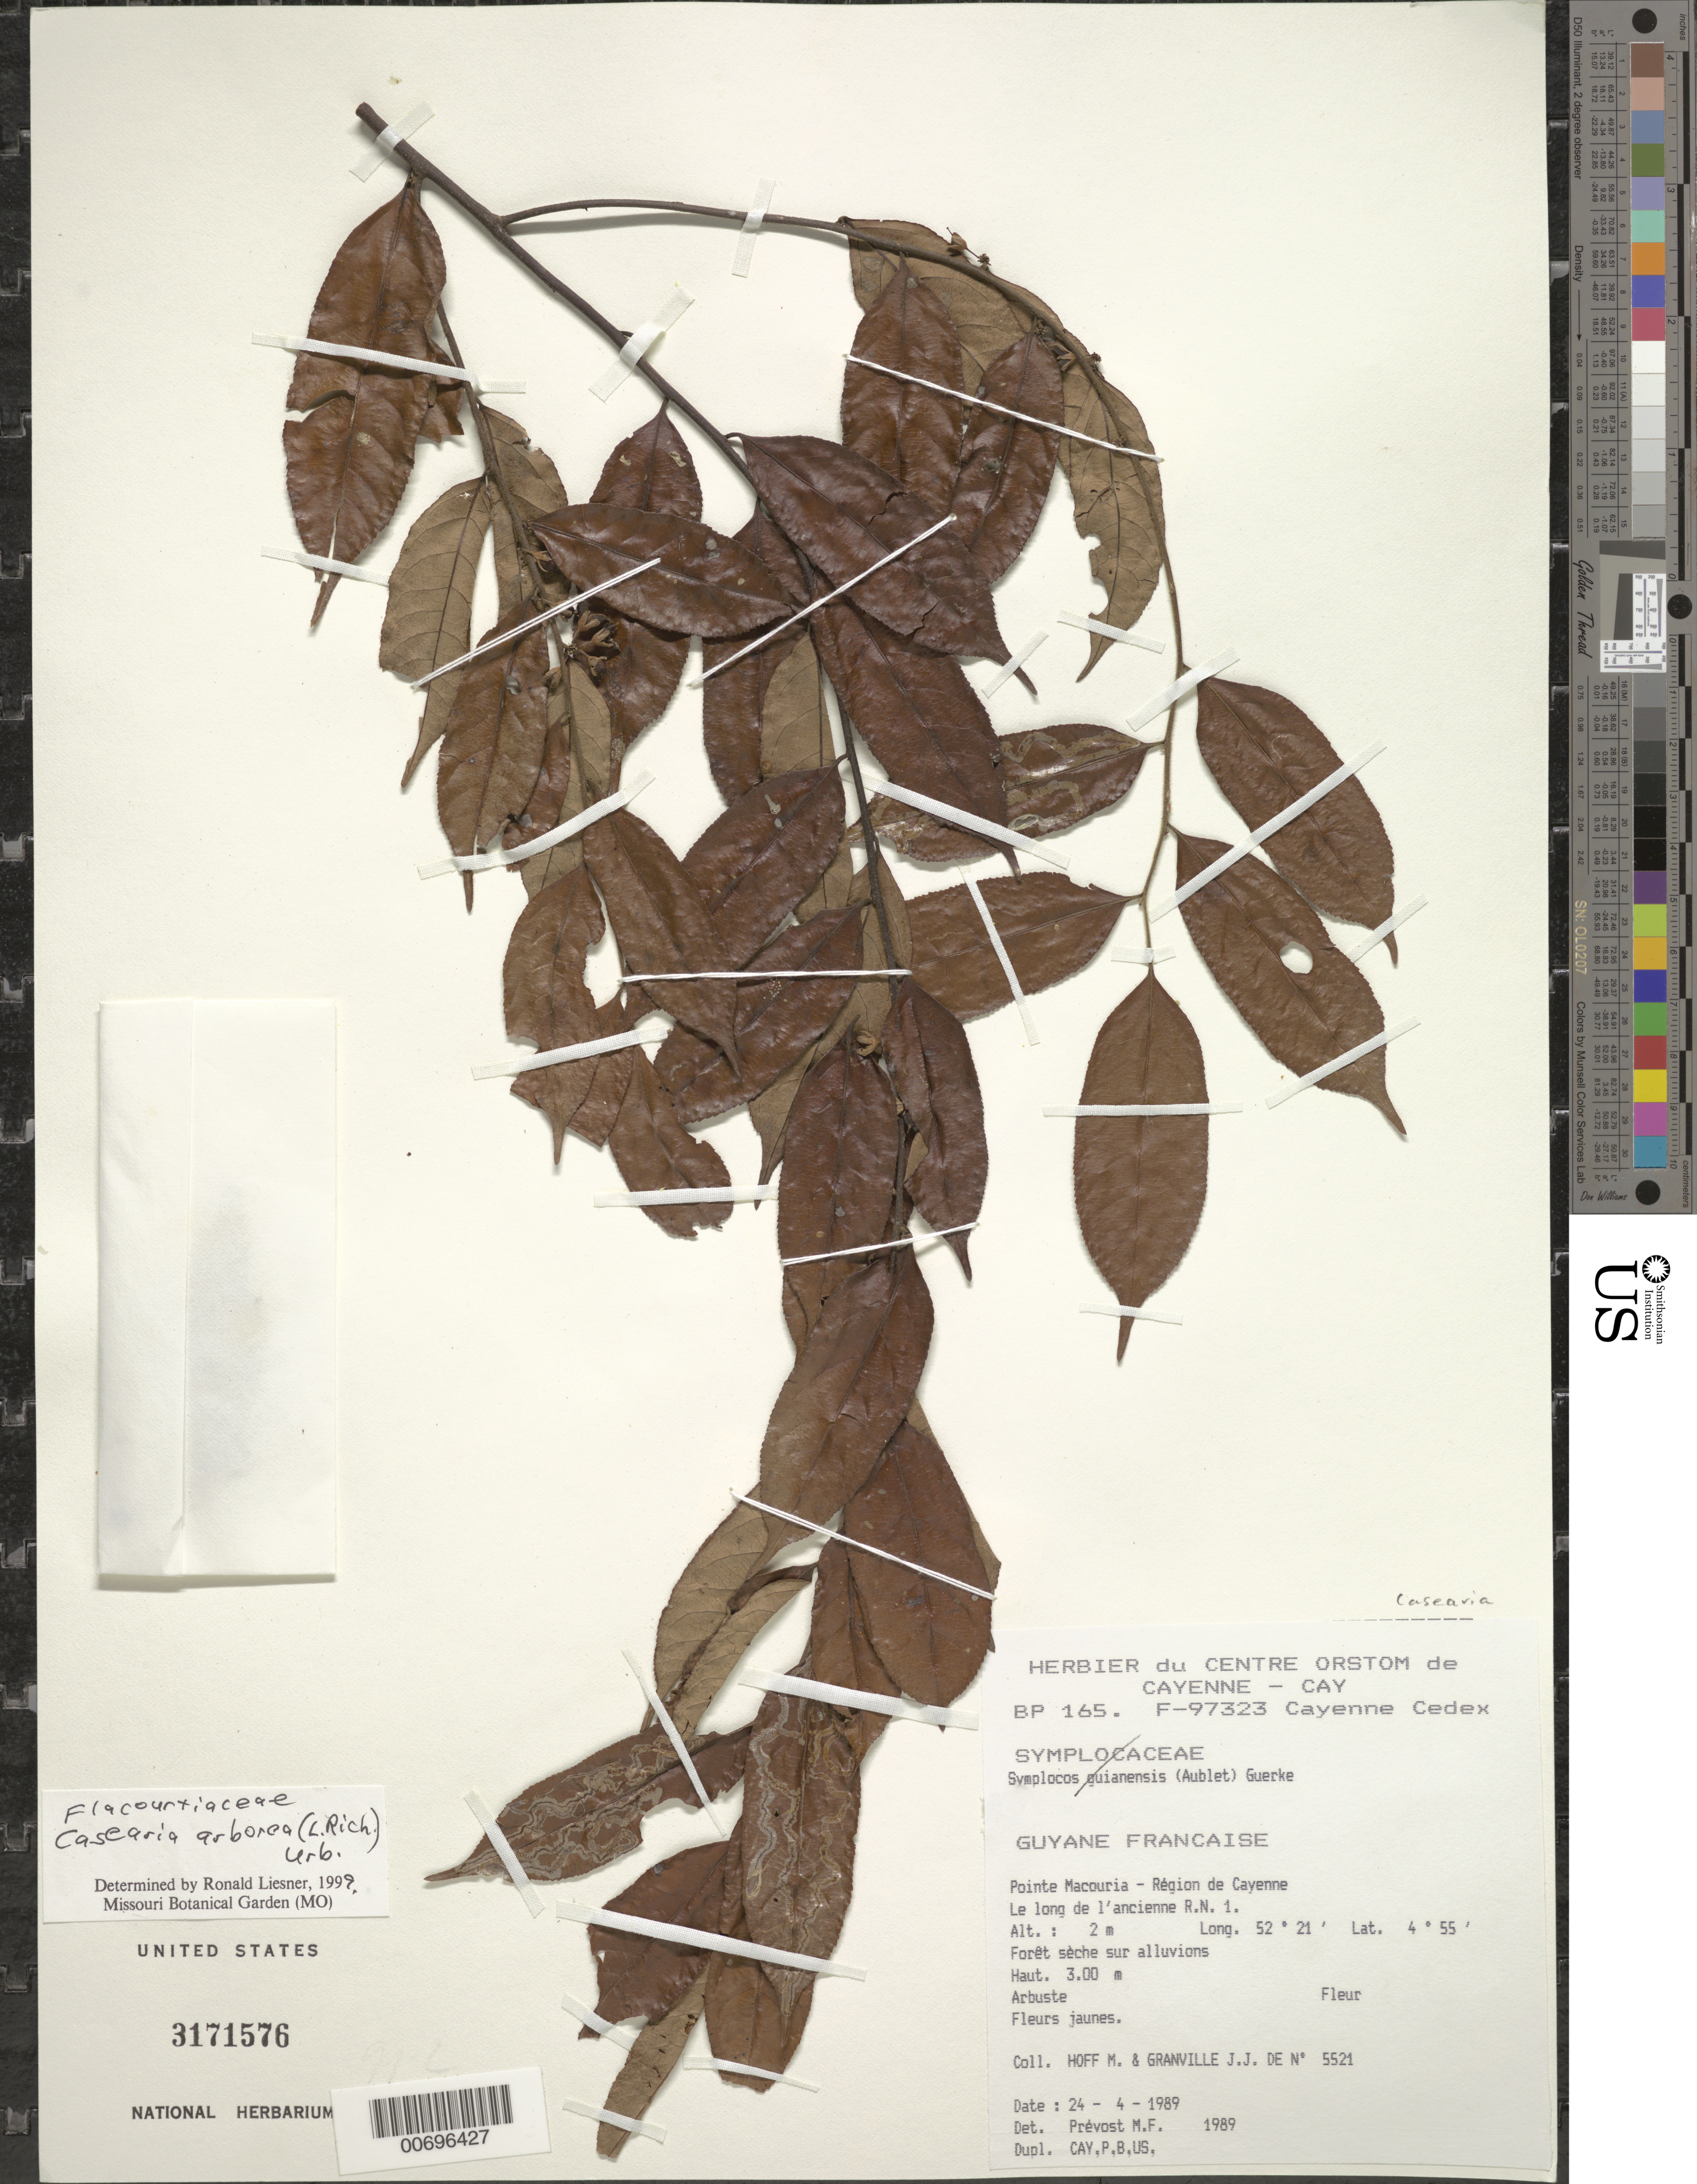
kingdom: Plantae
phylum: Tracheophyta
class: Magnoliopsida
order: Malpighiales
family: Salicaceae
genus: Casearia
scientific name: Casearia arborea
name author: (Rich.) Urb.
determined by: Liesner, R. L.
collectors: M. Hoff & J.-J. de Granville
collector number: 5521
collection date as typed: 24-Apr-89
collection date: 1989-04-24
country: French Guiana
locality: Pointe Macouria, région de Cayenne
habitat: Forêt seche sur alluvions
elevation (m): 2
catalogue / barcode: US 3171576